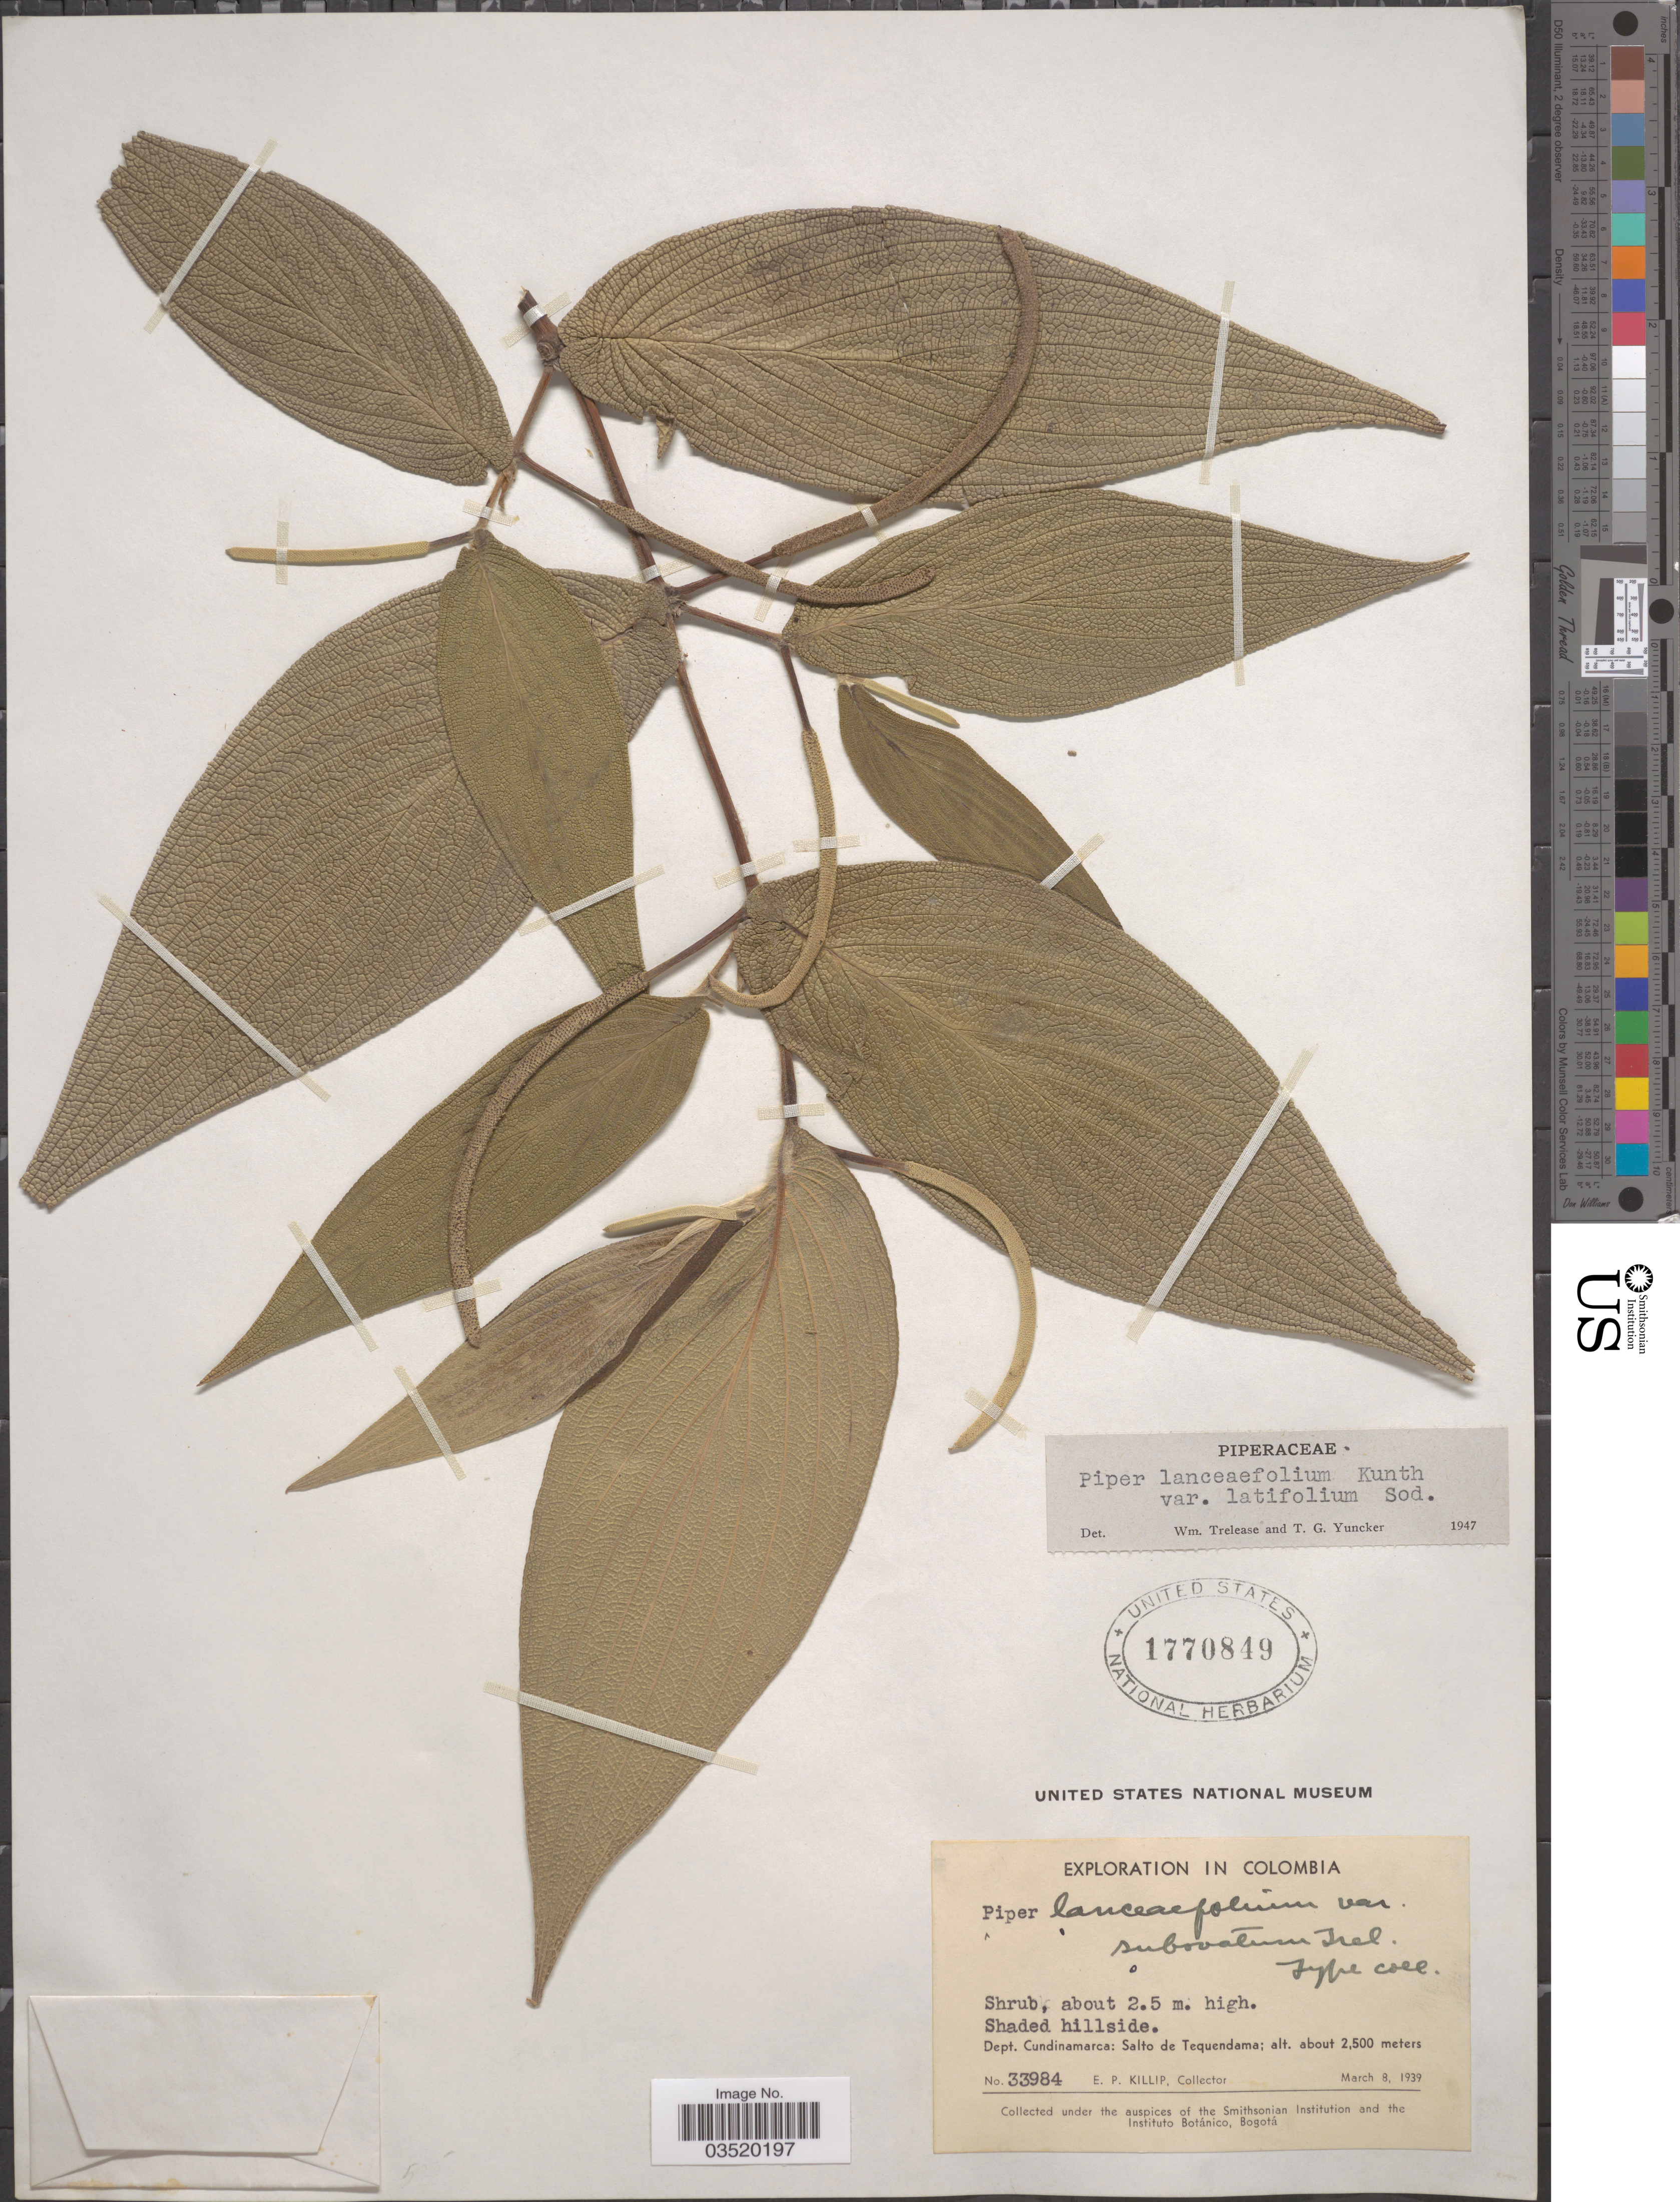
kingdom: Plantae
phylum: Tracheophyta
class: Magnoliopsida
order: Piperales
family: Piperaceae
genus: Piper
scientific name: Piper lanceifolium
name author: Kunth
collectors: E. P. Killip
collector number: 33984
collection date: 1939-03-08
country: Colombia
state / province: Cundinamarca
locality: Dept. Cundinamarca: Salto de Tequendama.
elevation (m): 2500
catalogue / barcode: US 1770849